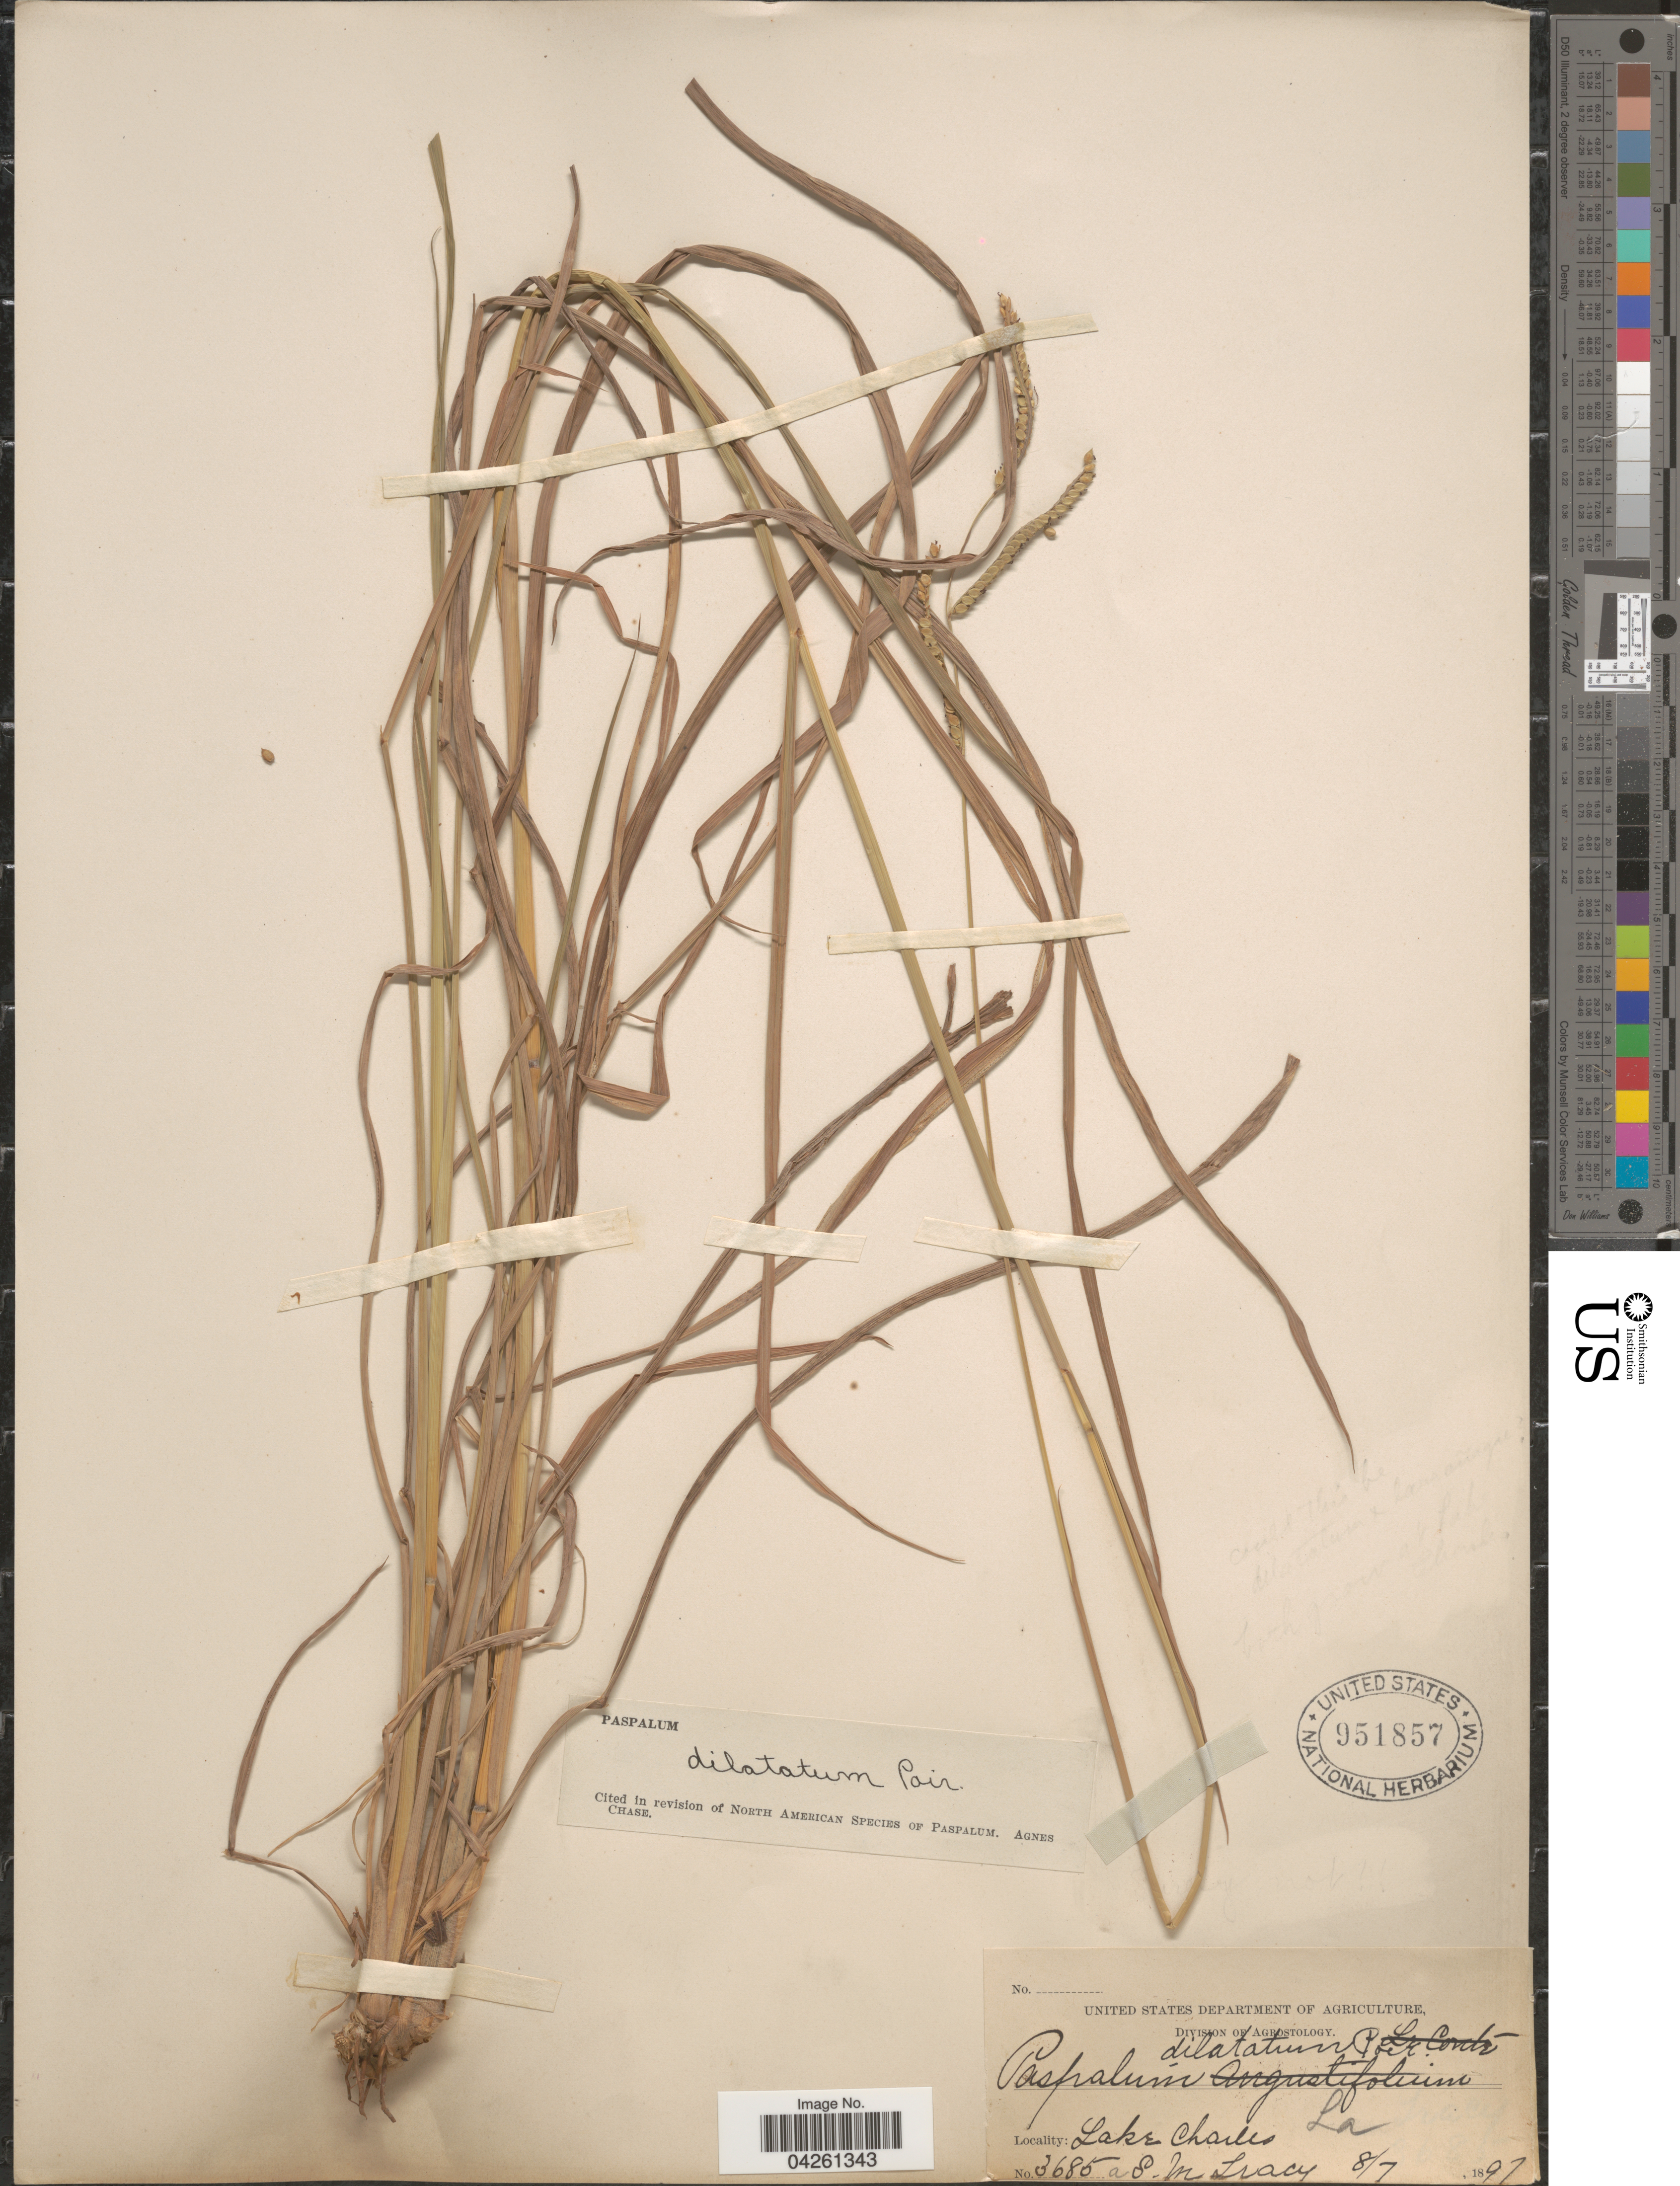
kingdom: Plantae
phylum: Tracheophyta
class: Liliopsida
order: Poales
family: Poaceae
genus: Paspalum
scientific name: Paspalum dilatatum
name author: Poir.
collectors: S. M. Tracy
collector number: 3685a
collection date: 1897-08-07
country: United States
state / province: Louisiana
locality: Lake Charles.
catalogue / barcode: US 951857